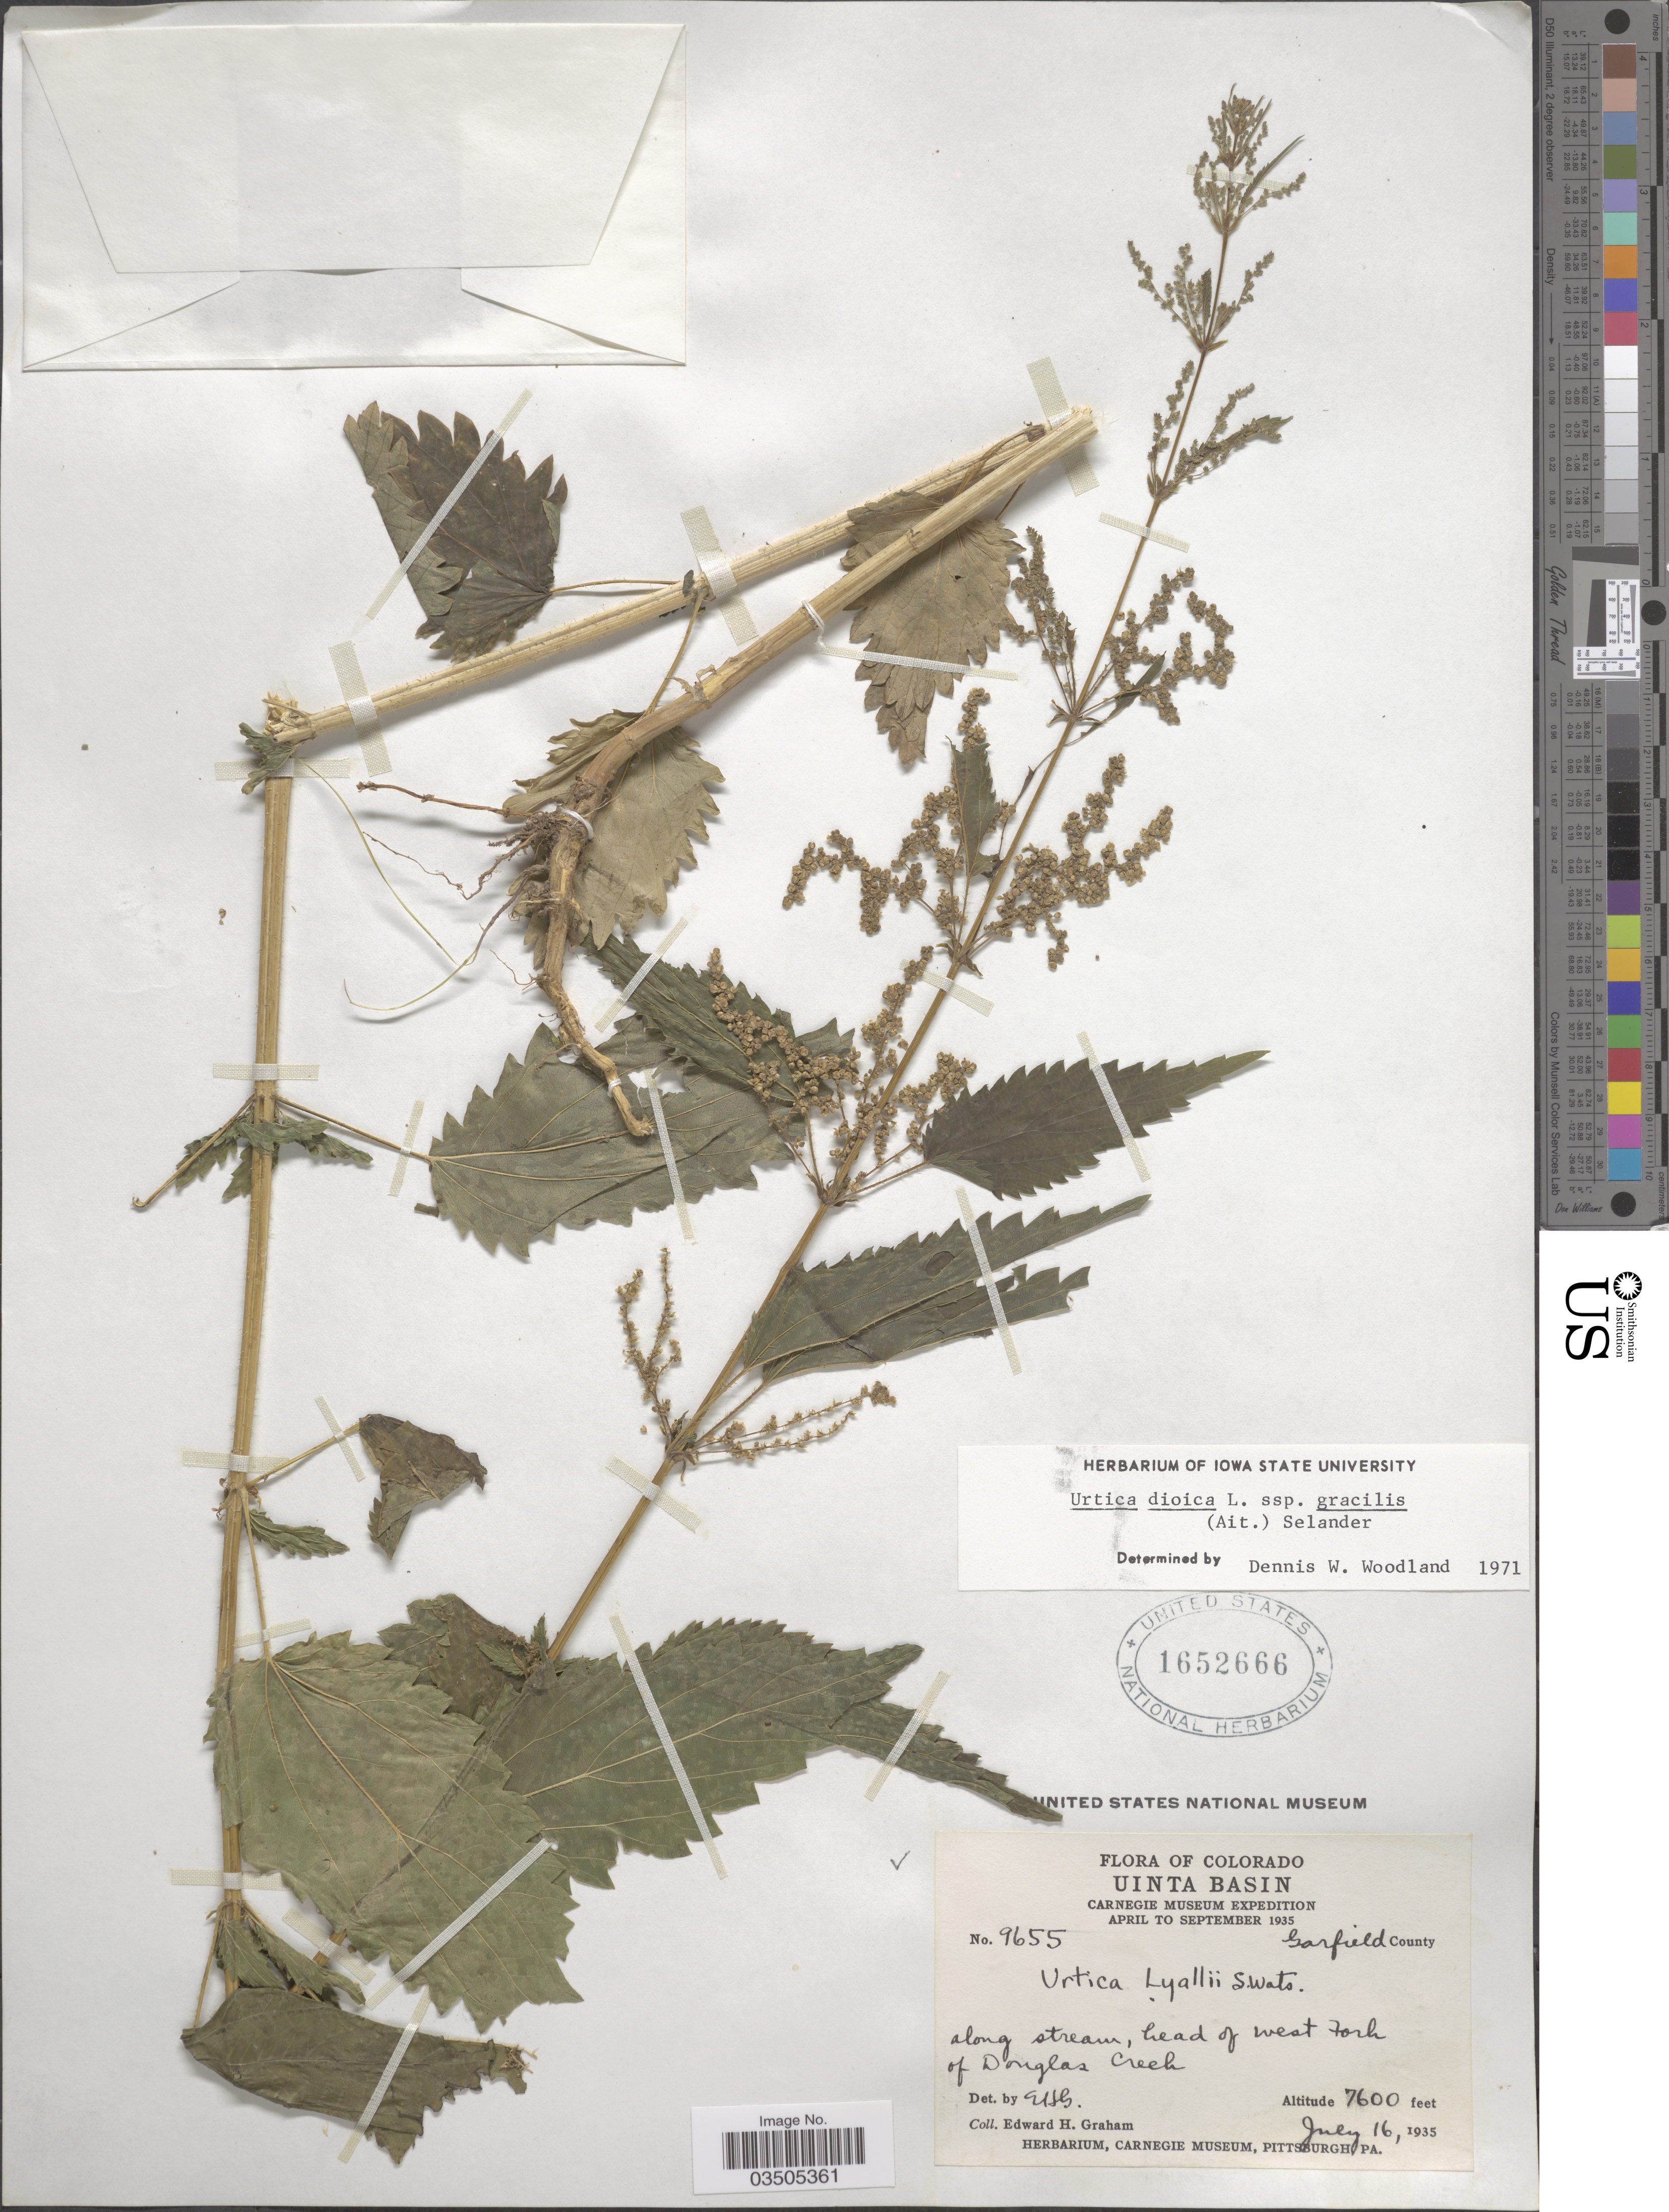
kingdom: Plantae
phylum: Tracheophyta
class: Magnoliopsida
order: Rosales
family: Urticaceae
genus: Urtica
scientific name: Urtica dioica subsp. gracilis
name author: L.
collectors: E. H. Graham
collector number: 9655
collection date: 1935-07-16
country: United States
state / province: Colorado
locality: Uinta Basin. Garfield County. Along stream, head of West Fork of Douglas Creek.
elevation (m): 2316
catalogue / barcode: US 1652666